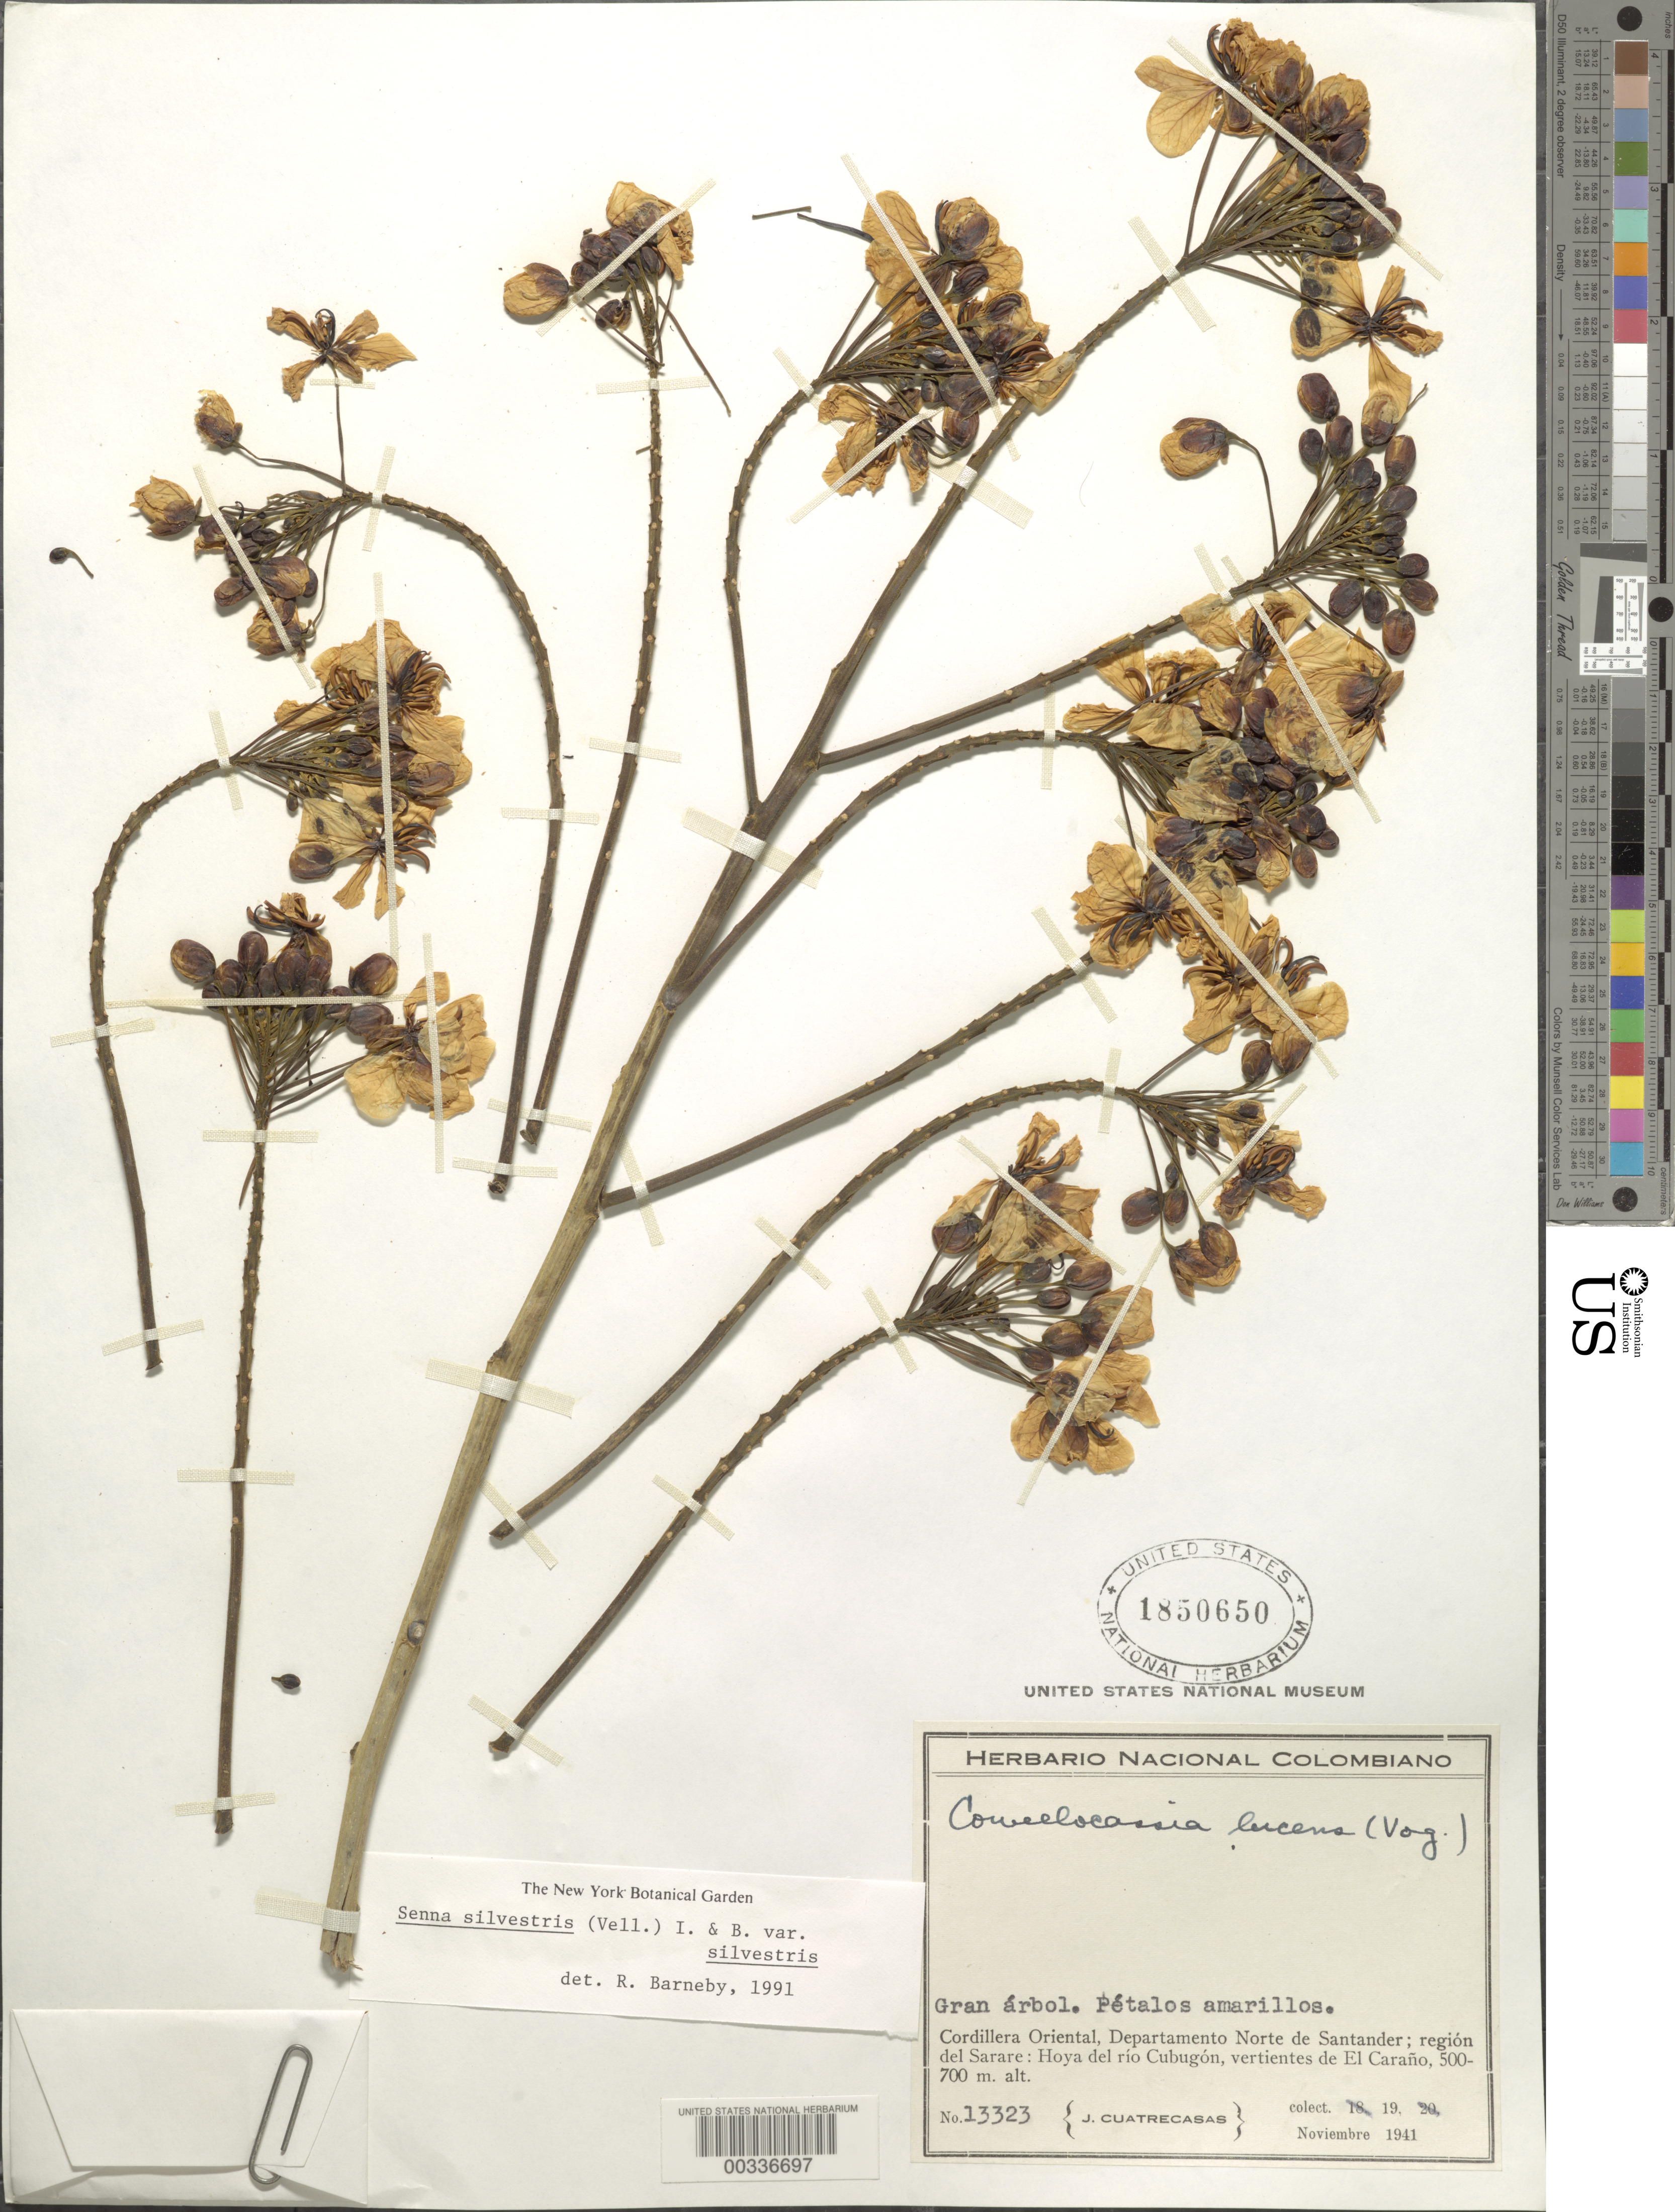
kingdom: Plantae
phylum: Tracheophyta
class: Magnoliopsida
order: Fabales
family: Fabaceae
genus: Senna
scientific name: Senna silvestris var. silvestris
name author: (Vell.) H.S. Irwin & Barneby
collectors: J. Cuatrecasas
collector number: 13323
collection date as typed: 19 Nov 1941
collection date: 1941-11-19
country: Colombia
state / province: Norte de Santander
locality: Cordillera Oriental; Sarare region; Hoya del Rio Cubugon, slpes of el Carano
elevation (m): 500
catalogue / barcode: US 1850650